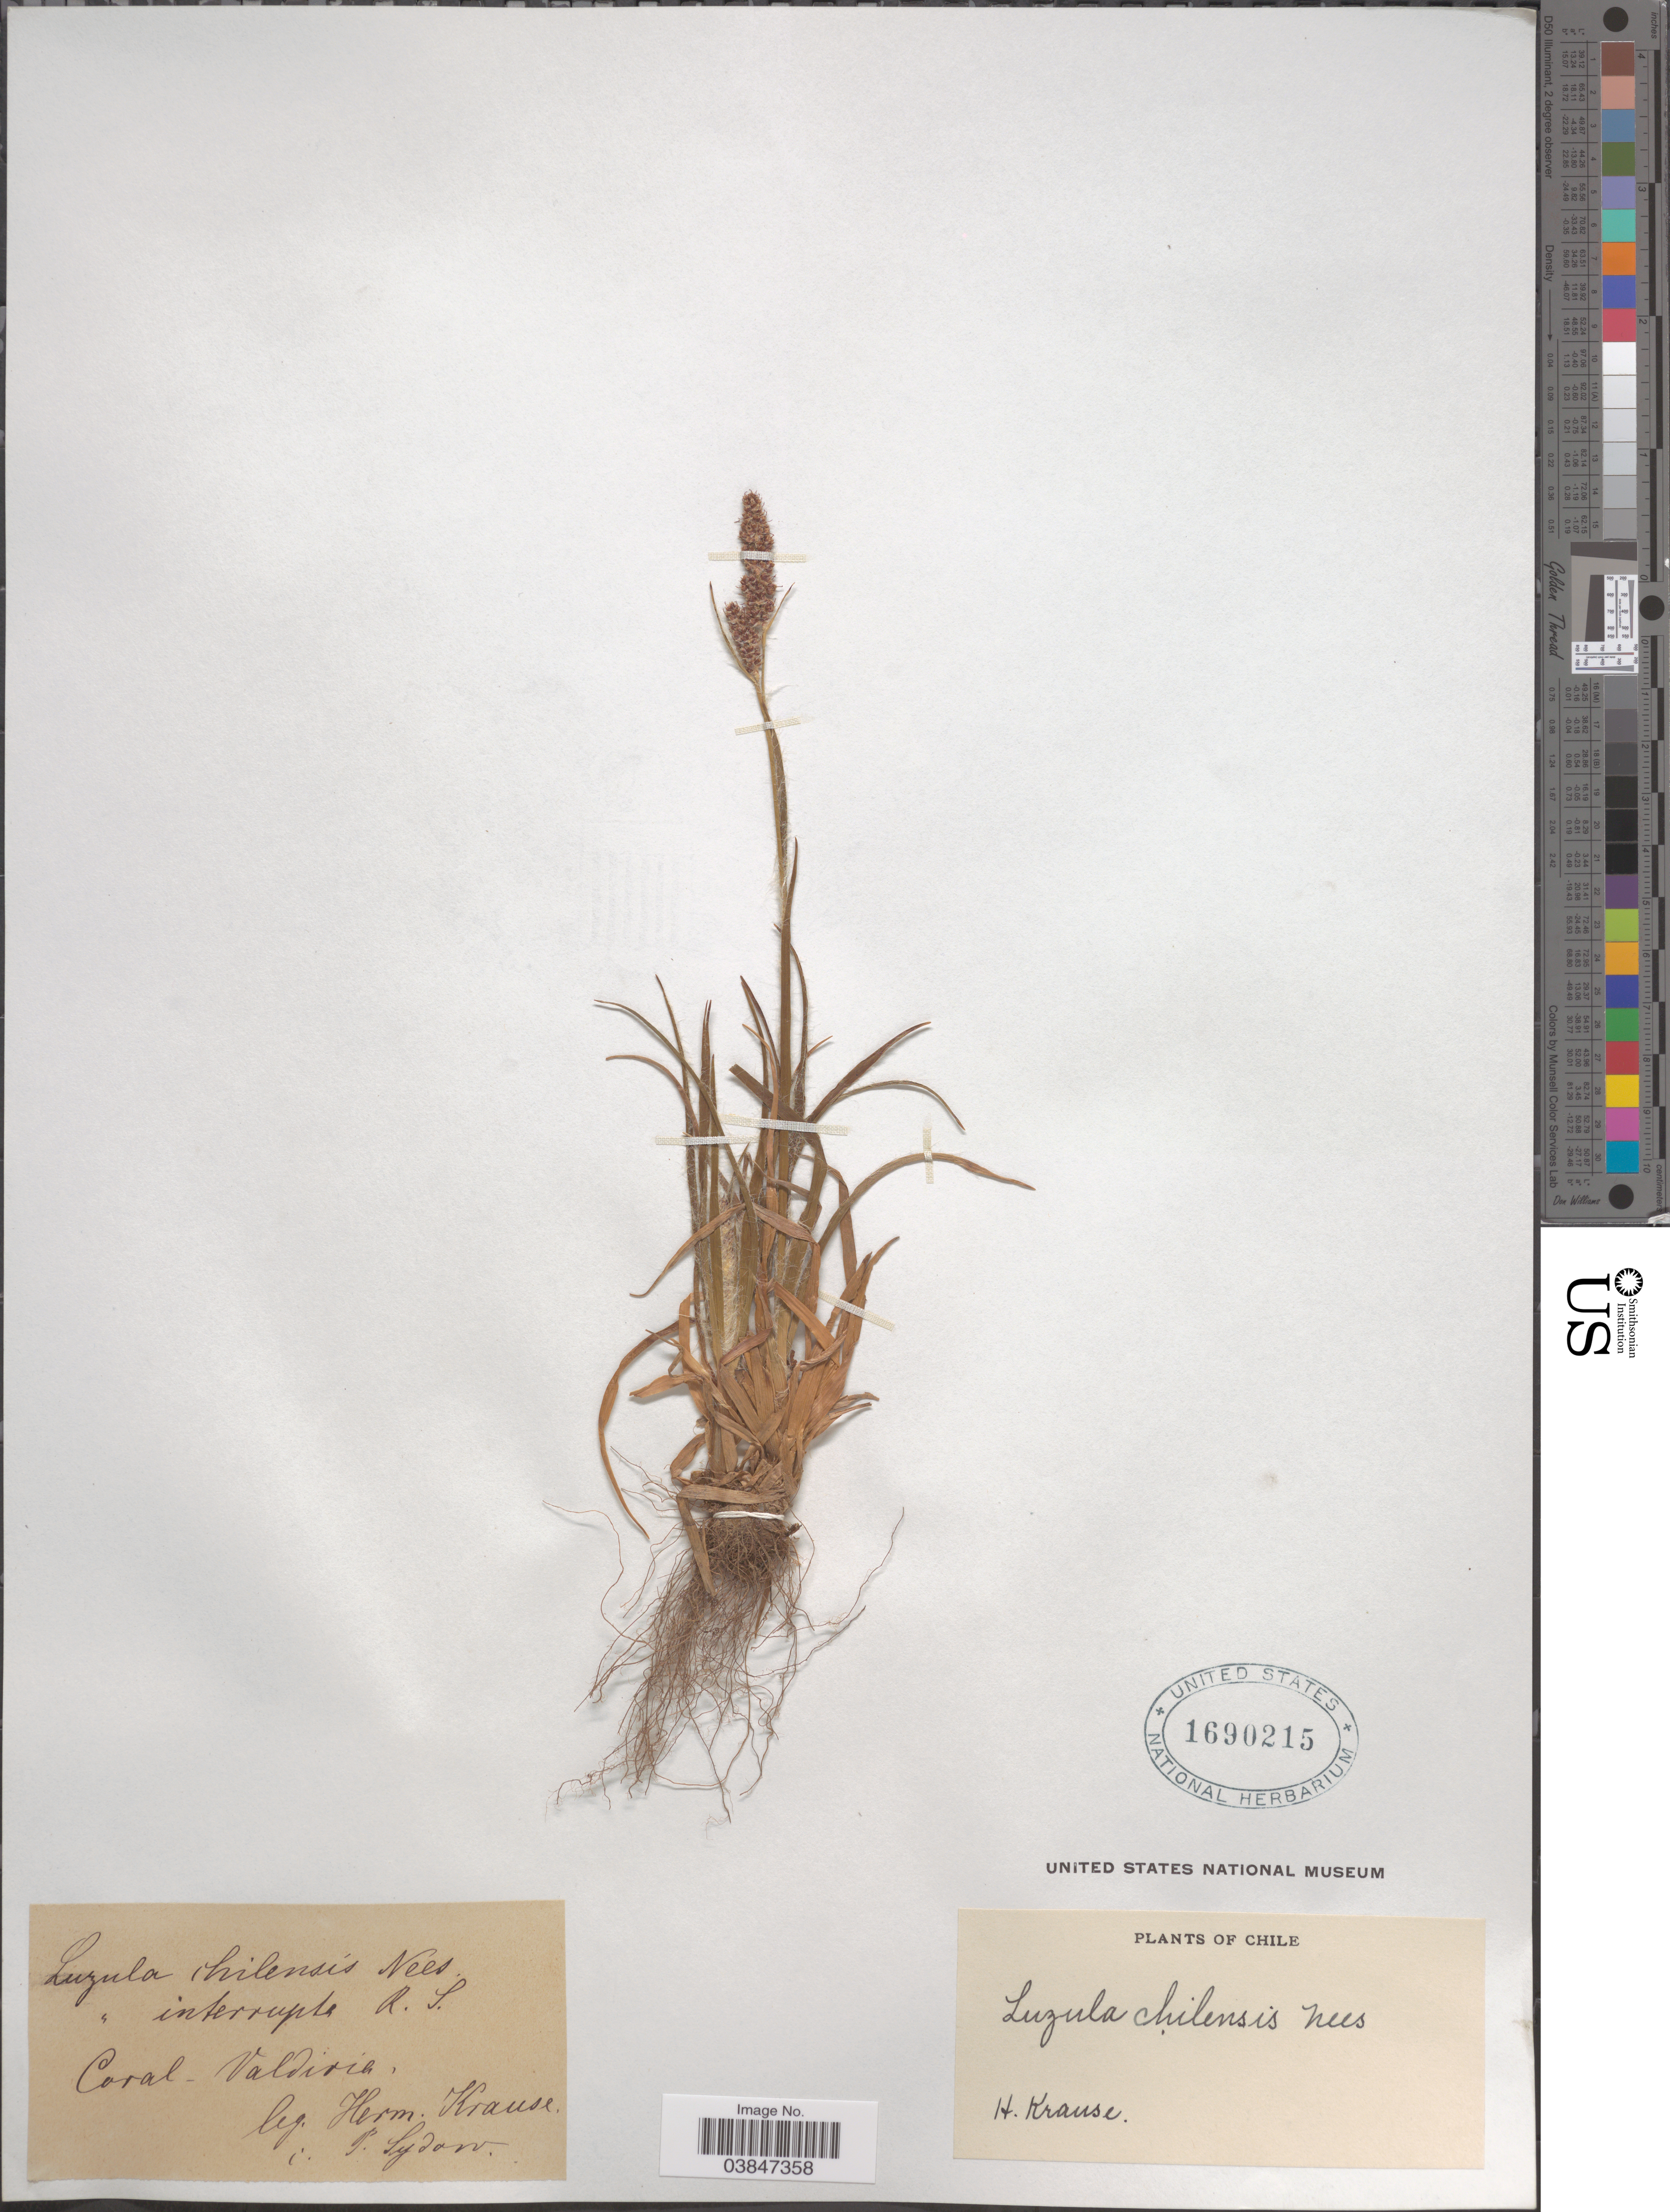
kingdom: Plantae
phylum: Tracheophyta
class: Liliopsida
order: Poales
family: Juncaceae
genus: Luzula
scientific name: Luzula chilensis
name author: Nees & Meyen ex Kunth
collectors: H. Krause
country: Chile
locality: Coral - Valdivia.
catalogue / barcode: US 1690215